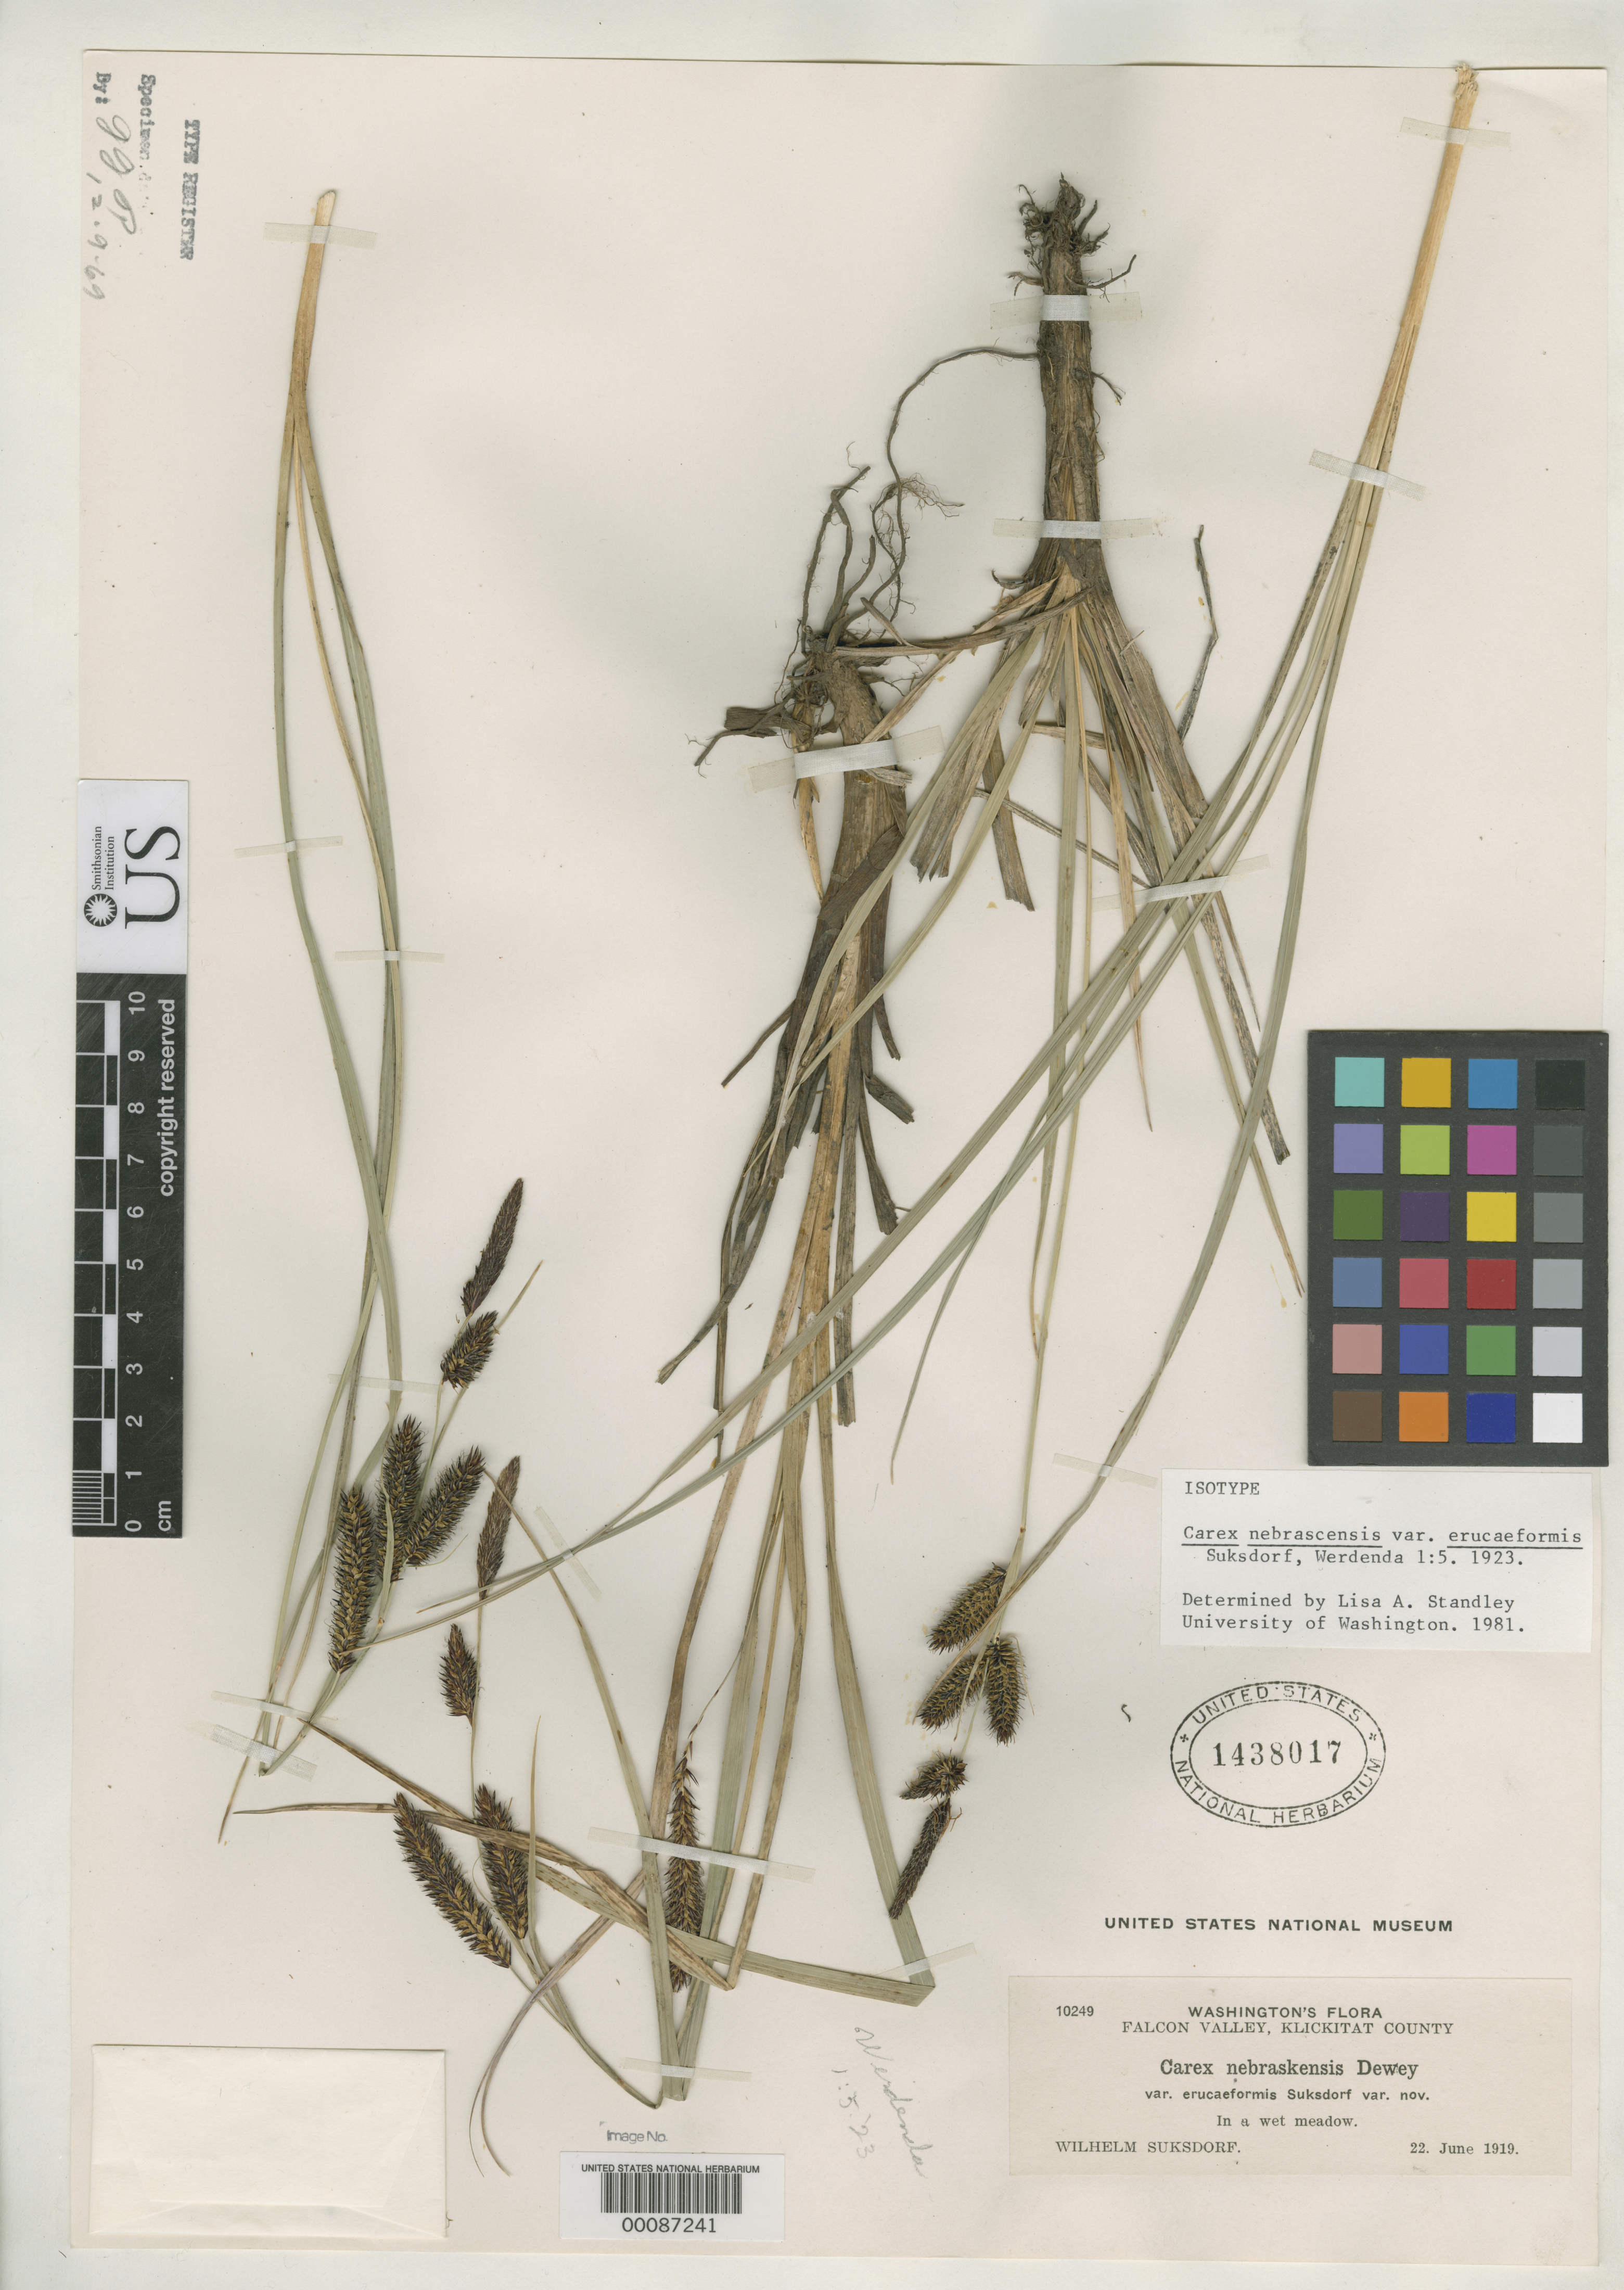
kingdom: Plantae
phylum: Tracheophyta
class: Liliopsida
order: Poales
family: Cyperaceae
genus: Carex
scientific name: Carex nebraskensis var. erucaeformis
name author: Suksd.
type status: Isotype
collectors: W. N. Suksdorf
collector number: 10249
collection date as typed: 22 Jun 1919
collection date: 1919-06-22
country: United States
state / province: Washington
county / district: Klickitat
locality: Falcon Valley.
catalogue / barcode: US 1438017